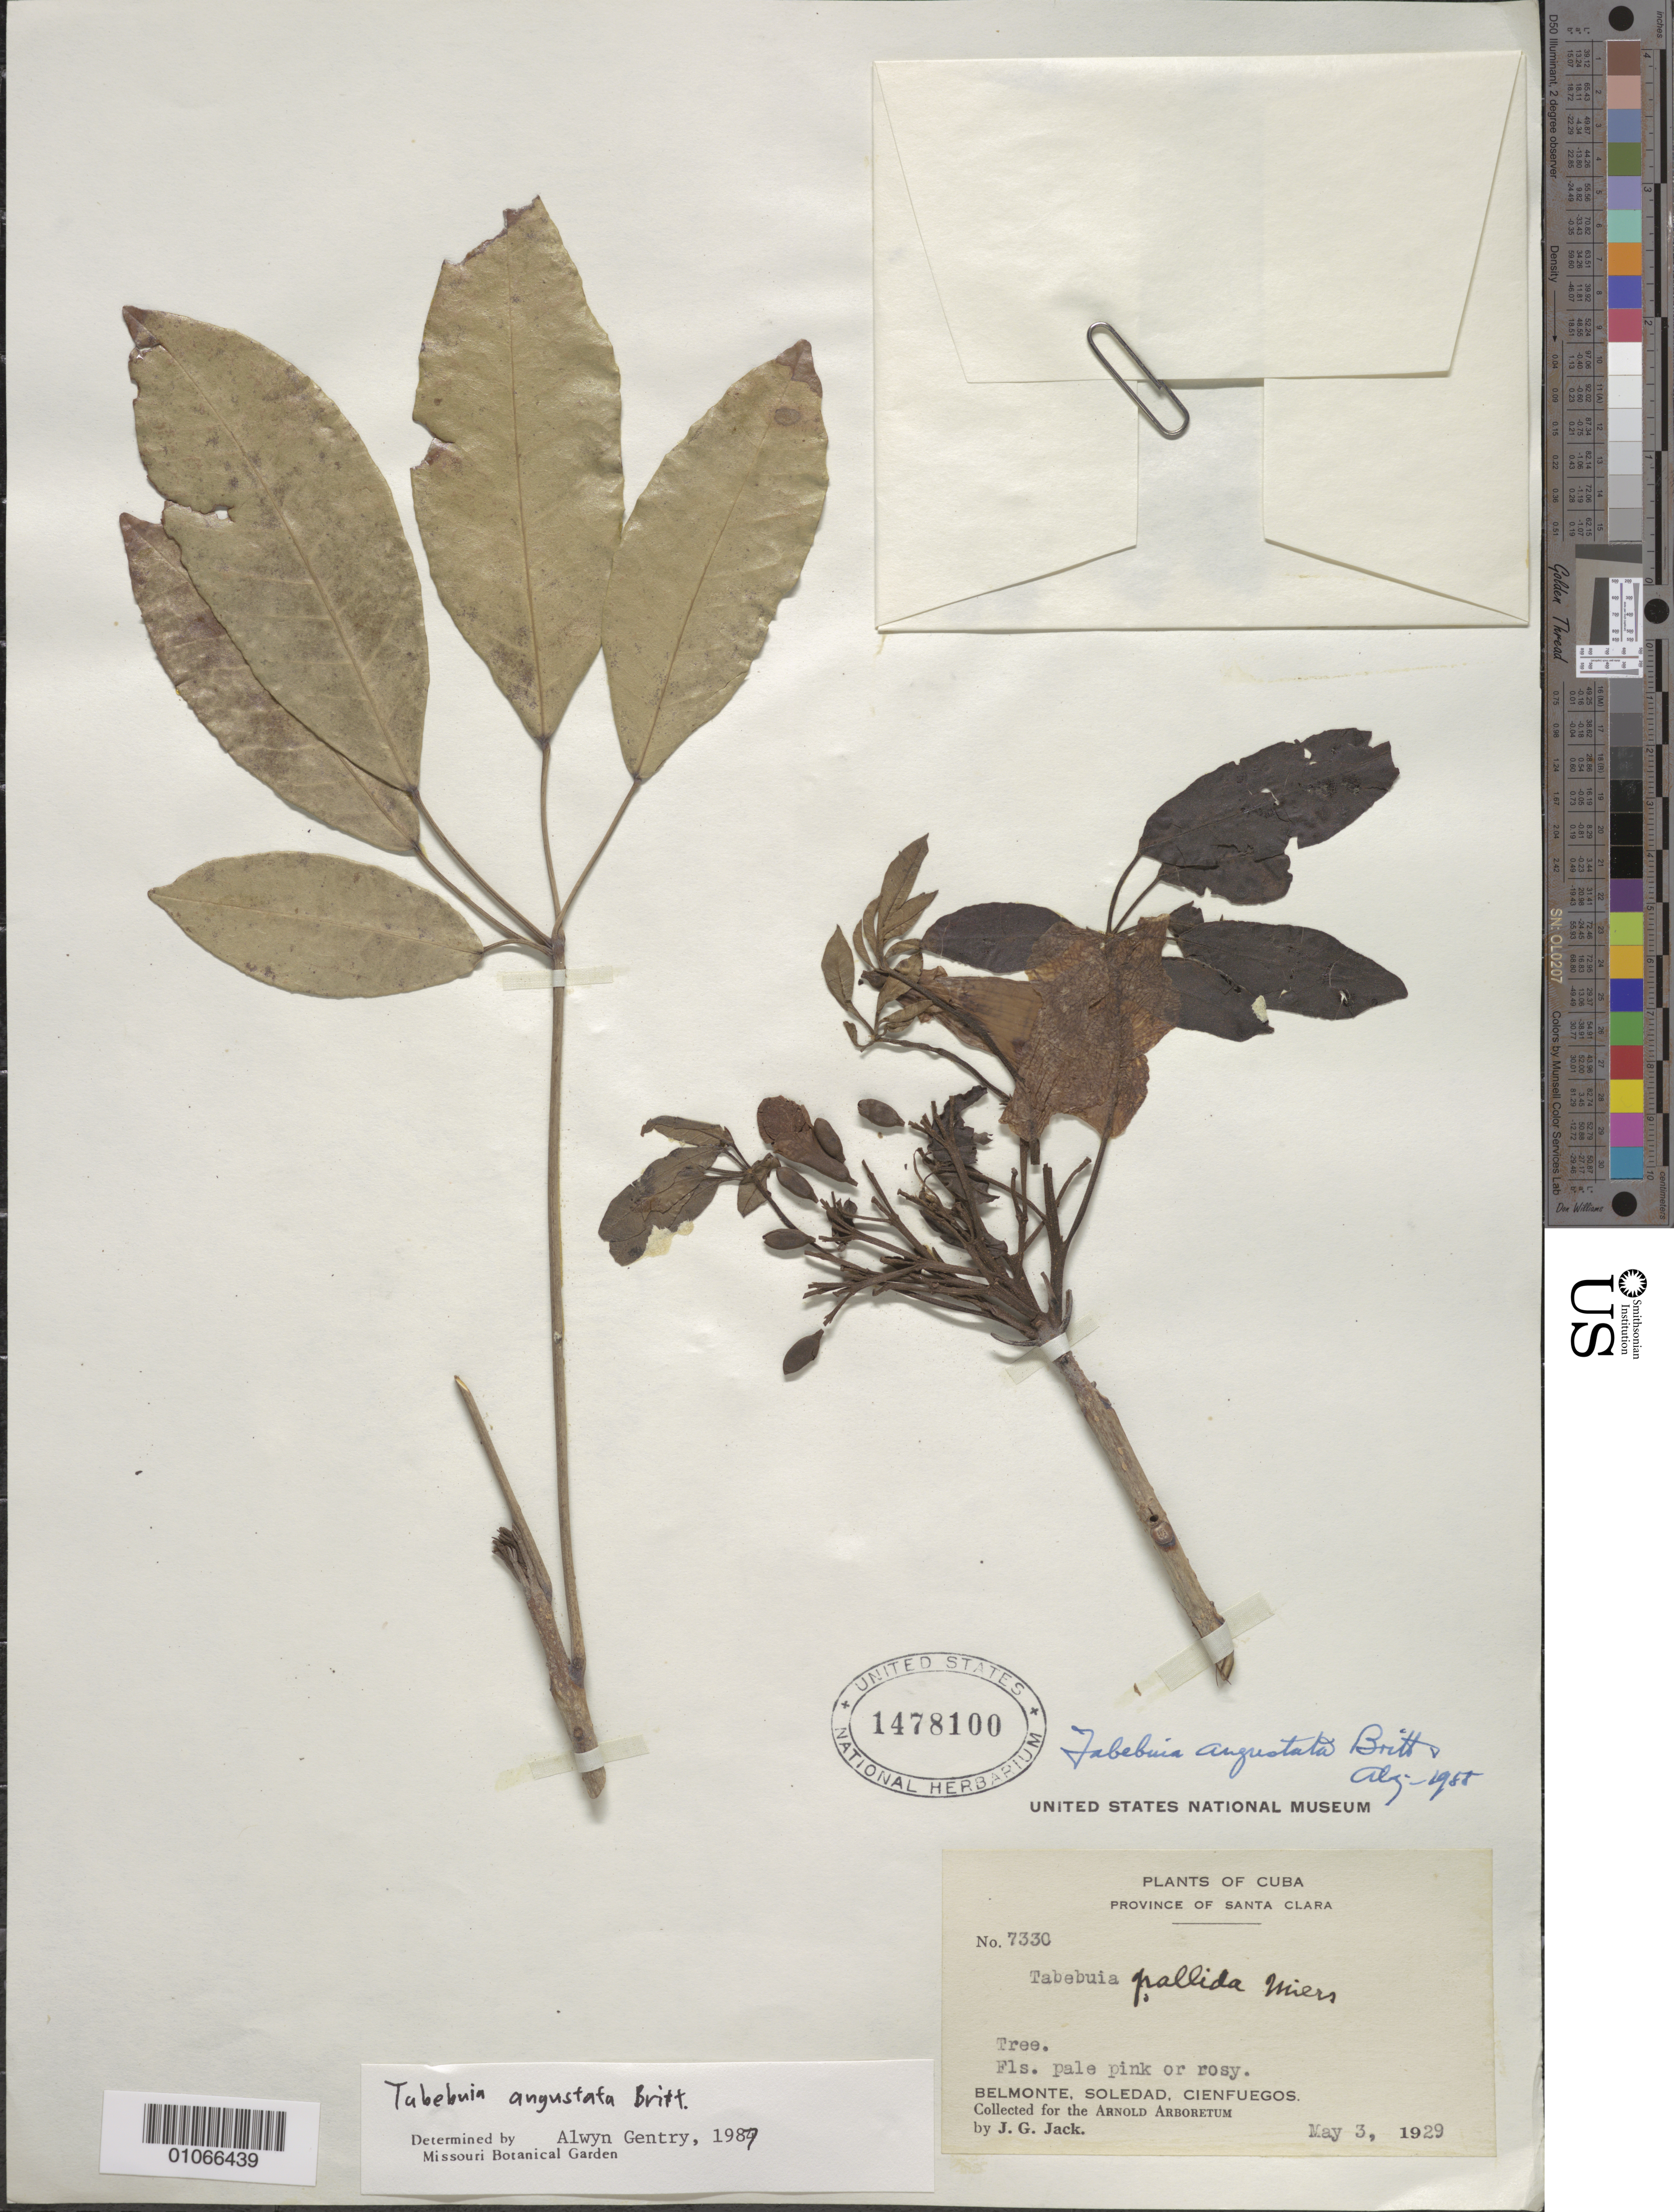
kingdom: Plantae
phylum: Tracheophyta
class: Magnoliopsida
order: Lamiales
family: Bignoniaceae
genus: Tabebuia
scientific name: Tabebuia angustata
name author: Britton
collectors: J. G. Jack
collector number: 7330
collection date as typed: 03 May 1929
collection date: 1929-05-03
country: Cuba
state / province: Cienfuegos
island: Cuba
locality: Belmonte, Soledad, Cienfuegos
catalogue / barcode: US 1478100